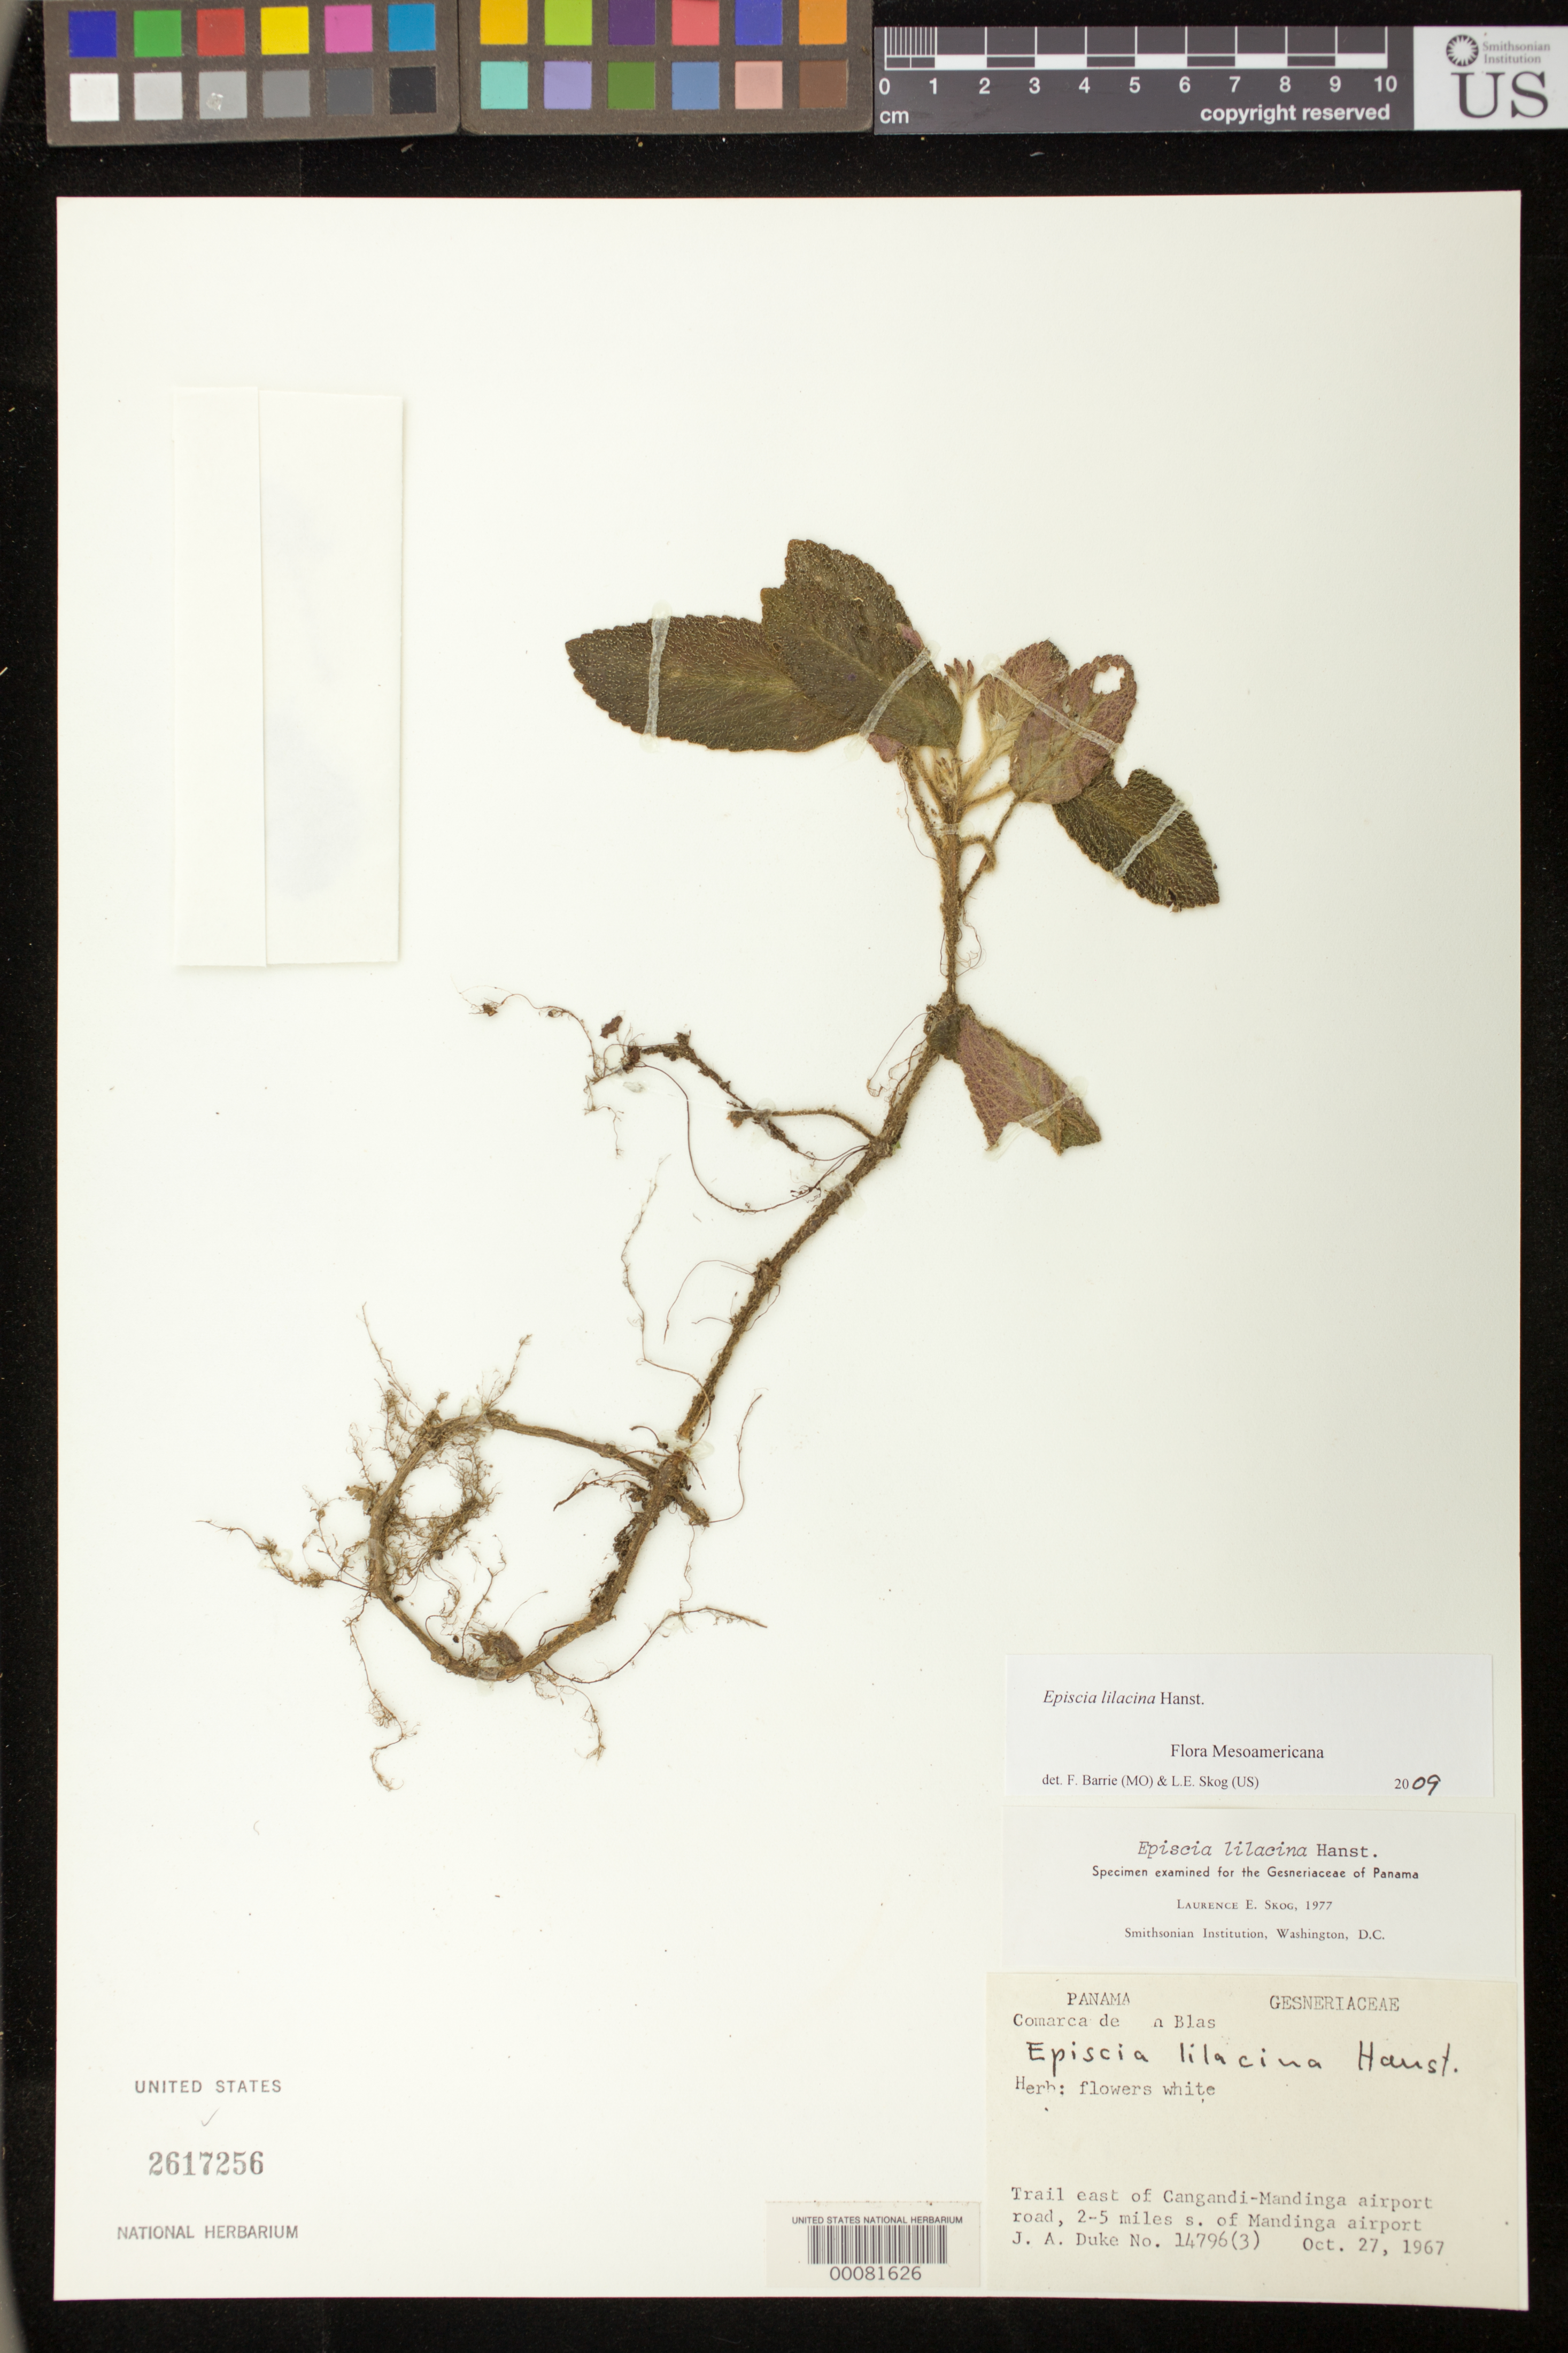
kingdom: Plantae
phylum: Tracheophyta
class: Magnoliopsida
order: Lamiales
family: Gesneriaceae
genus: Episcia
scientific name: Episcia lilacina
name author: Hanst.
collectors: J. A. Duke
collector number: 14796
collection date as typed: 27 Oct 1967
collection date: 1967-10-27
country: Panama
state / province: Kuna Yala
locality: Trail E of Cangandi-Mandinga airport road, 2-5 mi S of Mandinga airport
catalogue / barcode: US 2617256